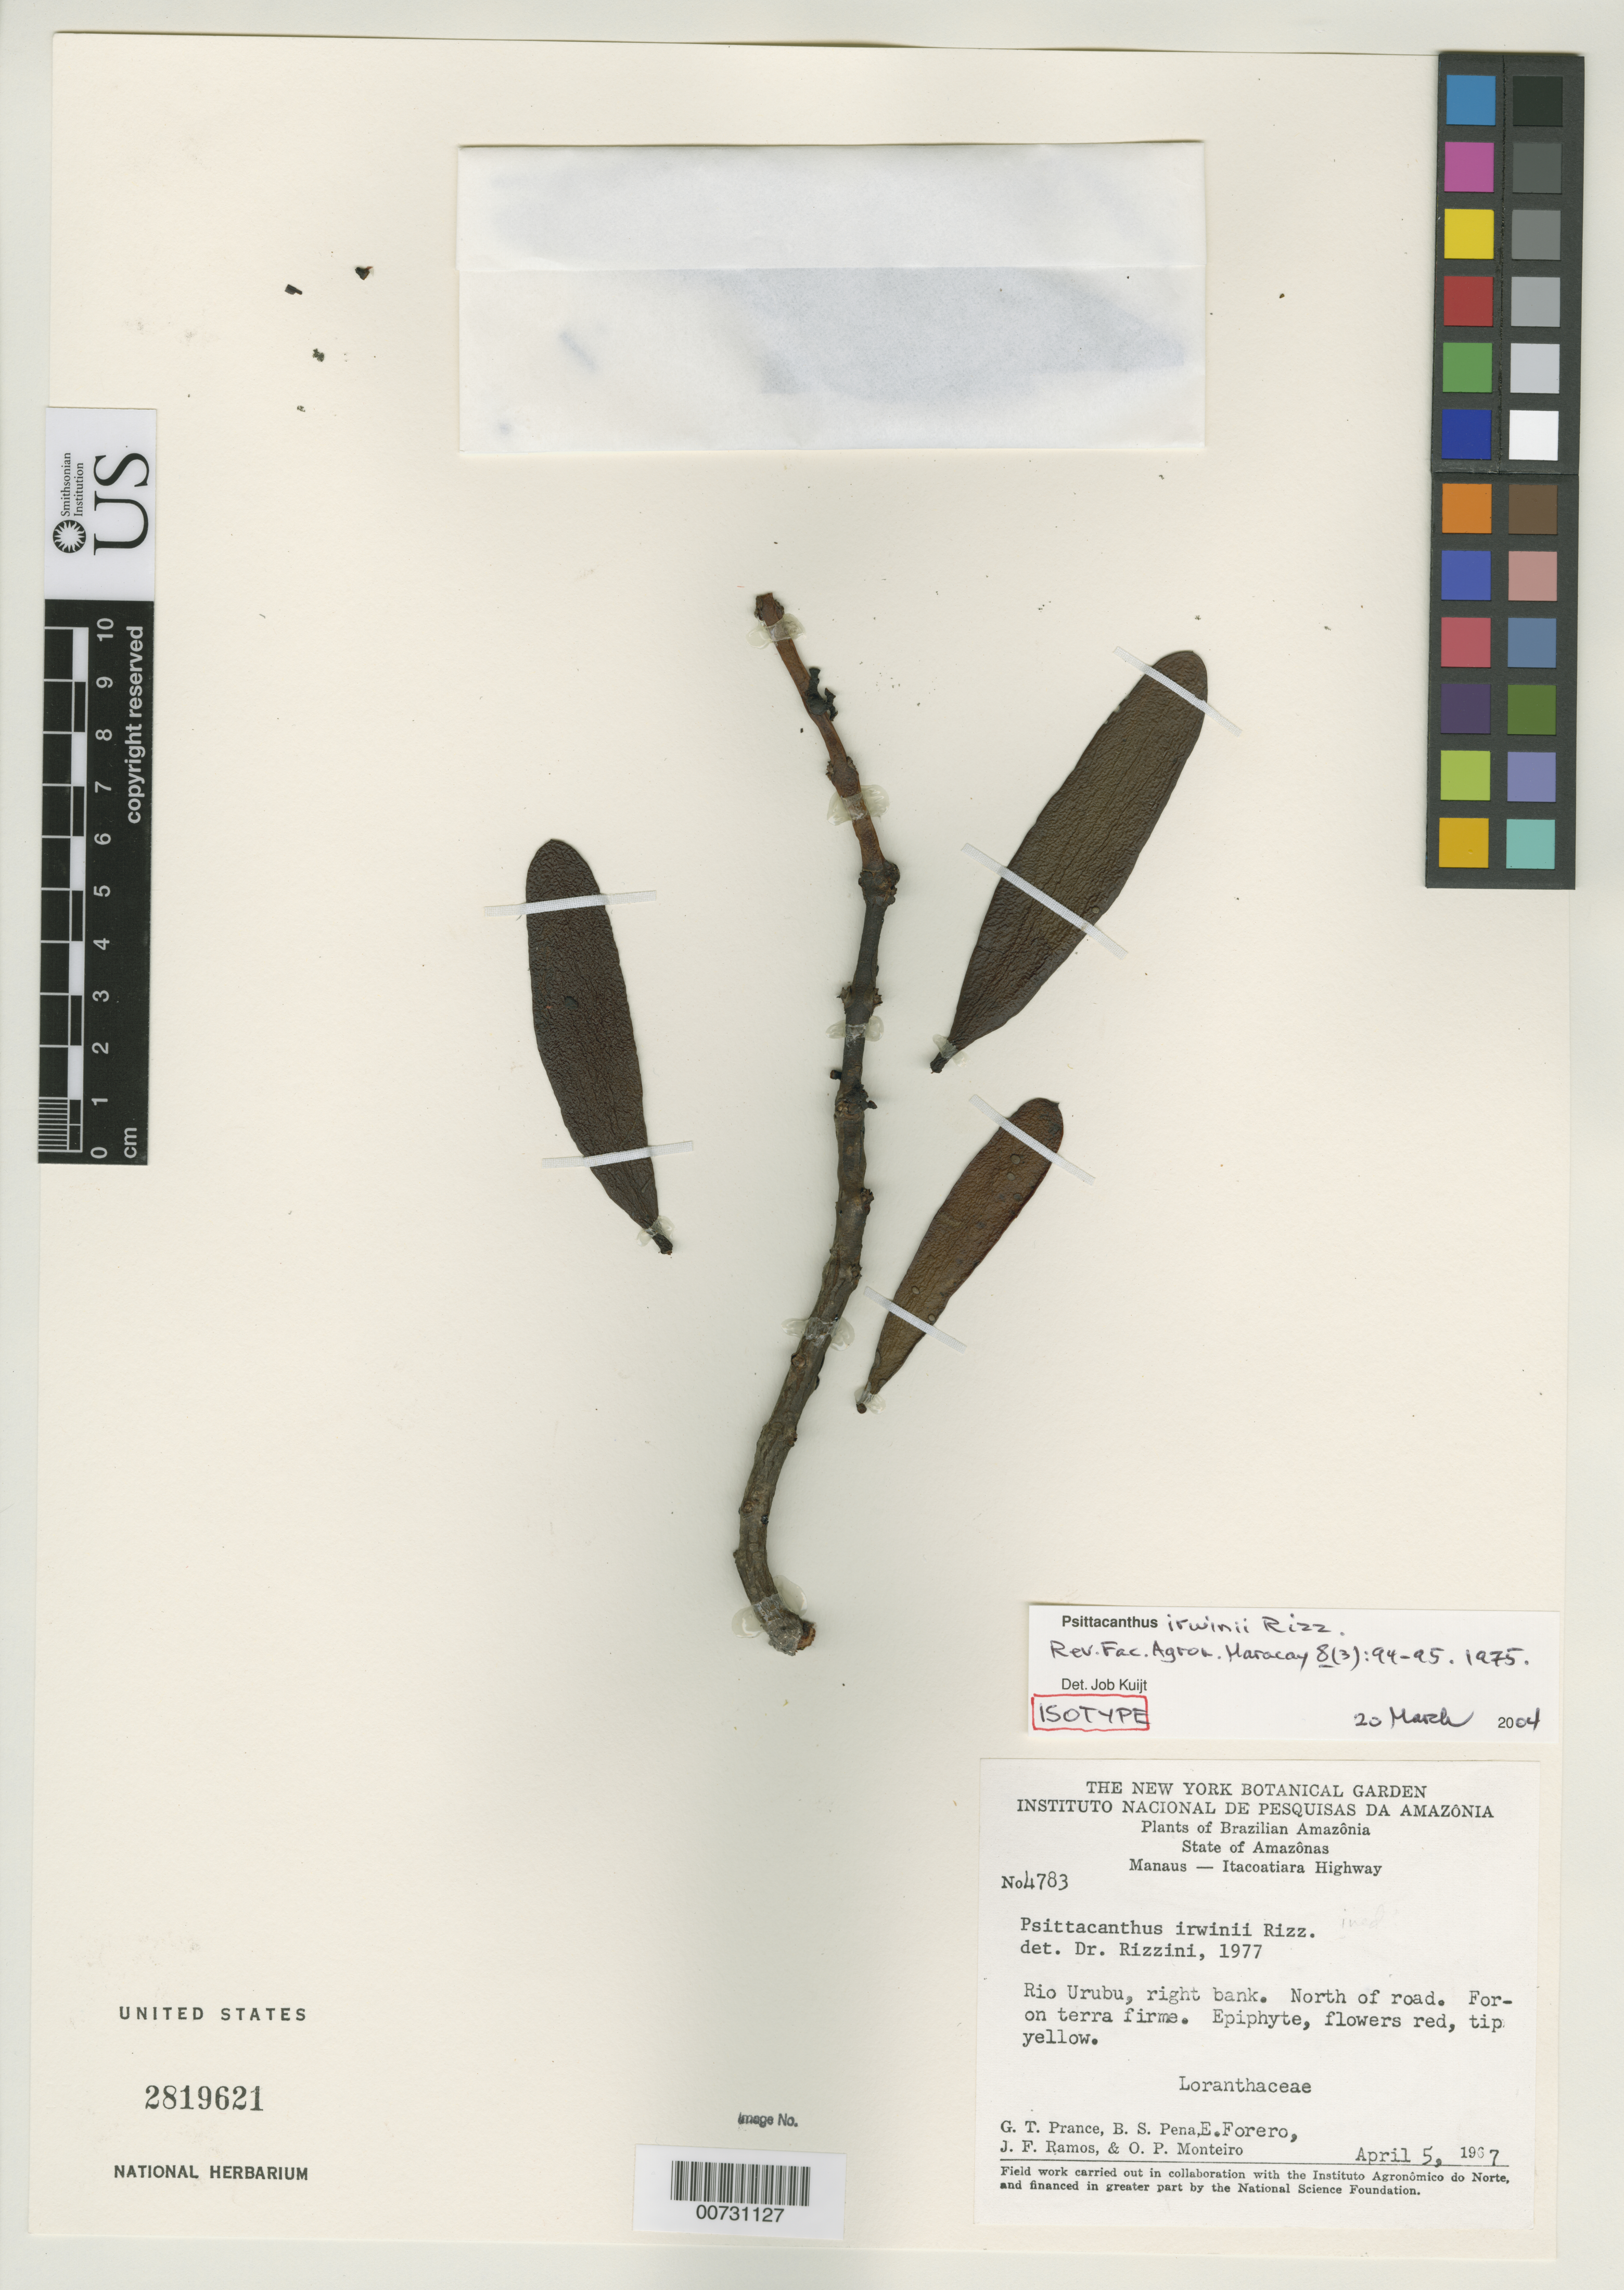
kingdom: Plantae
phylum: Tracheophyta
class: Magnoliopsida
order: Santalales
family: Loranthaceae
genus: Psittacanthus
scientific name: Psittacanthus irwinii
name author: Rizzini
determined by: Kuijt, Job, (CANADA)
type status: Isotype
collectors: G. T. Prance, B. S. Pena, E. Forero, J. F. Ramos & O. P. Monteiro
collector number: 4783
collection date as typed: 05 Apr 1967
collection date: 1967-04-05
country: Brazil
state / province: Amazonas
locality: Manaus-Itacoatiara Highway, Rio Urubu, right bank, north of road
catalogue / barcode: US 2819621